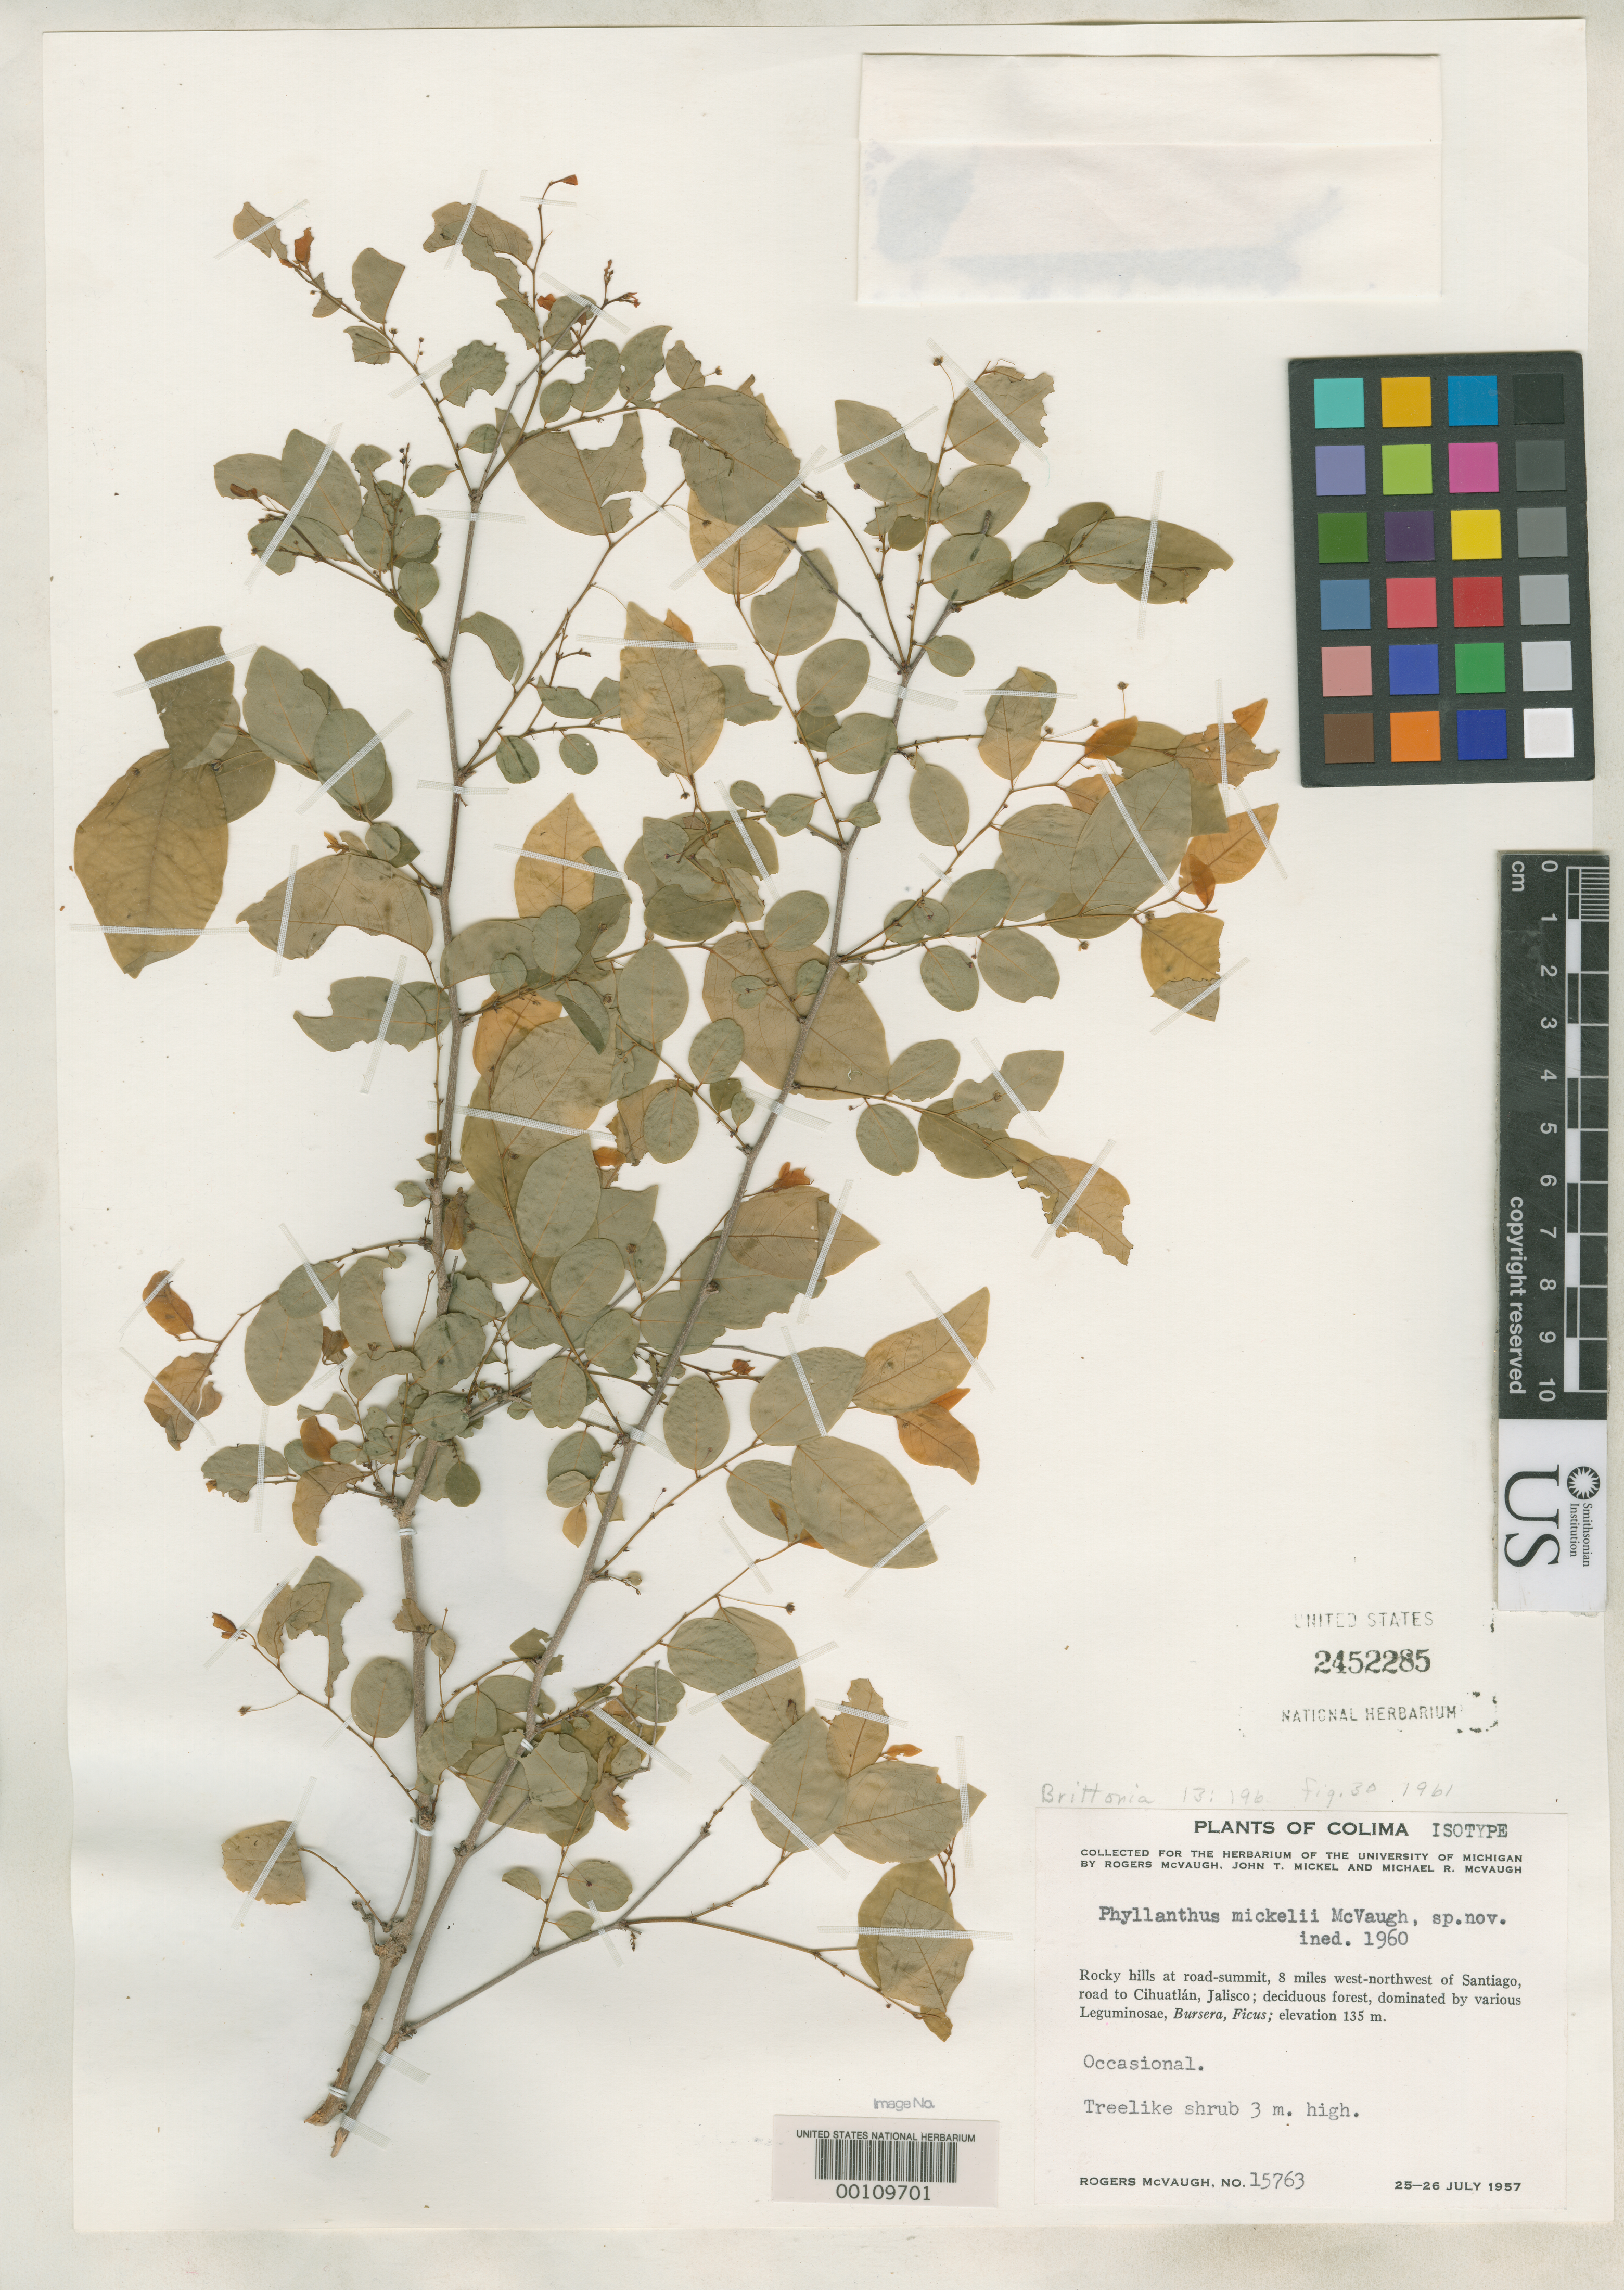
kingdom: Plantae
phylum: Tracheophyta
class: Magnoliopsida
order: Malpighiales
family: Phyllanthaceae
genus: Phyllanthus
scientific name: Phyllanthus mickelii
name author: McVaugh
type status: Isotype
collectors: R. McVaugh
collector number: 15763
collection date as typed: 25 Jul 1957 to 26 Jul 1957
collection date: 1957-07-25/1957-07-26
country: Mexico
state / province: Colima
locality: WNW of Santiago.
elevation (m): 135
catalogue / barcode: US 2452285